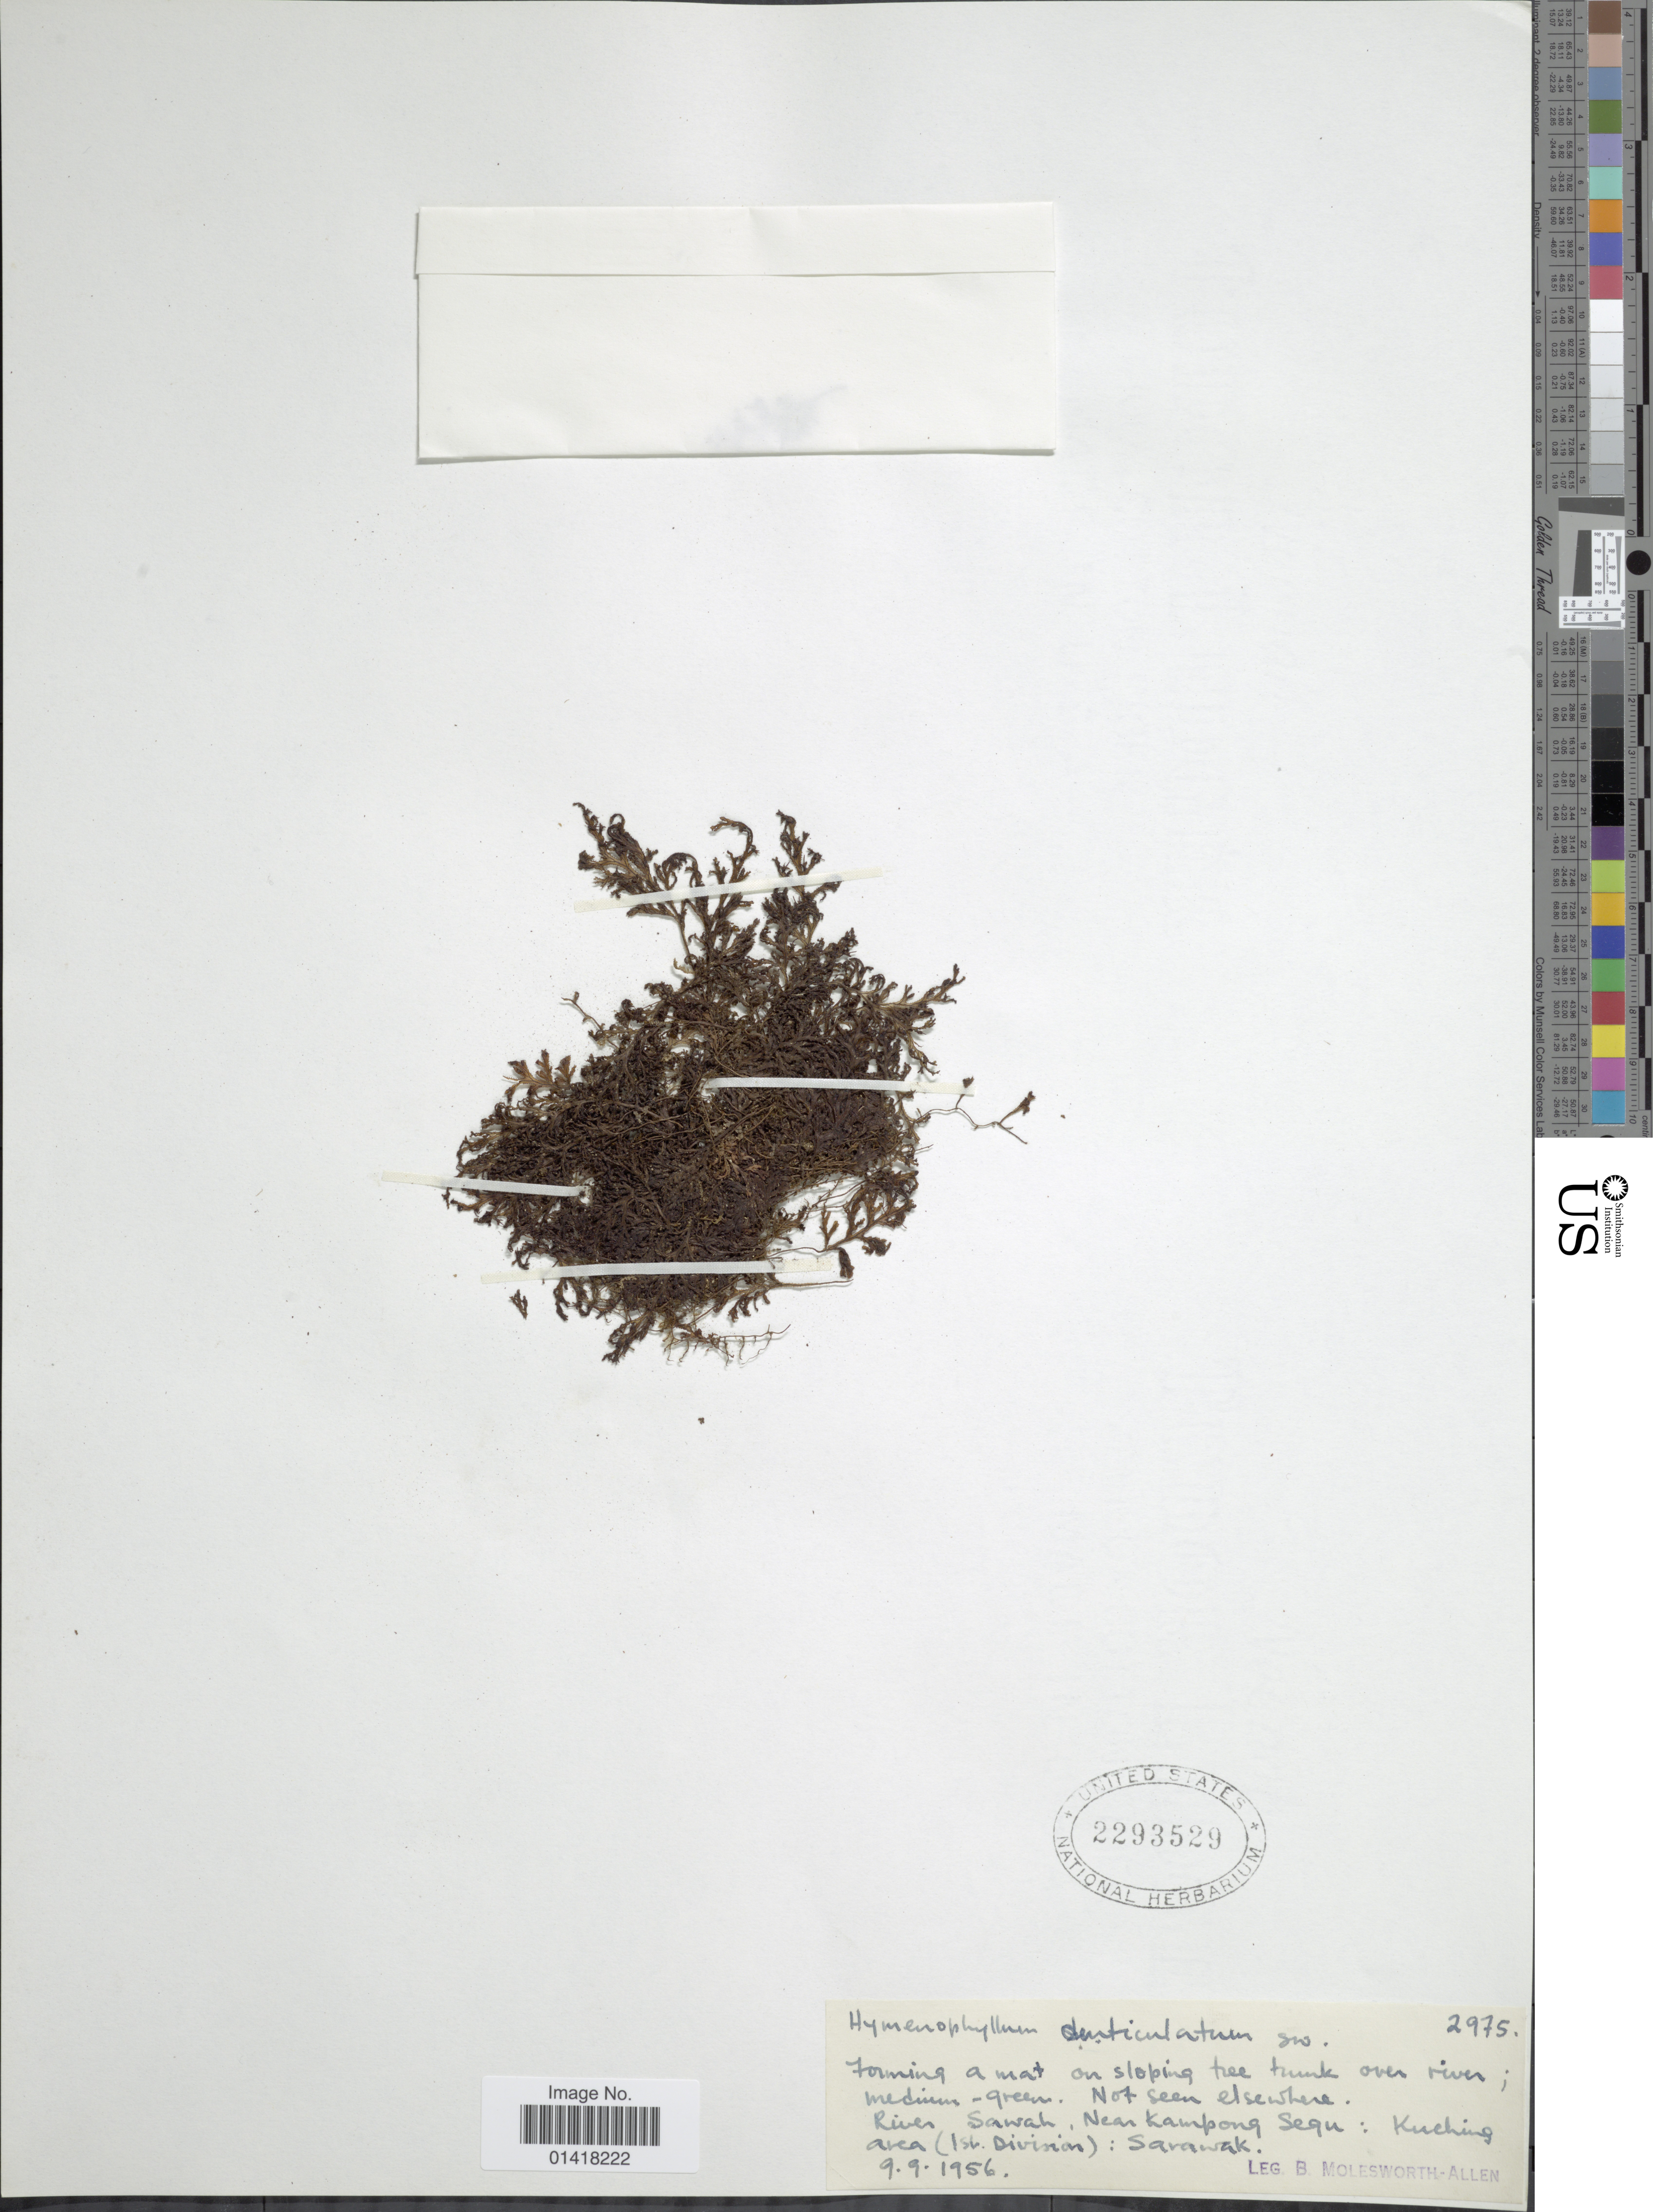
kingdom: Plantae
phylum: Tracheophyta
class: Polypodiopsida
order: Hymenophyllales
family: Hymenophyllaceae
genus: Hymenophyllum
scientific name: Hymenophyllum denticulatum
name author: Sw.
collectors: B. E. G. Molesworth-Allen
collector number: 2975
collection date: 1956-09-09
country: Malaysia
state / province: Sarawak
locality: River Sawah, near Kampong Segu; Kuching area (1st. Division)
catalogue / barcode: US 2293529